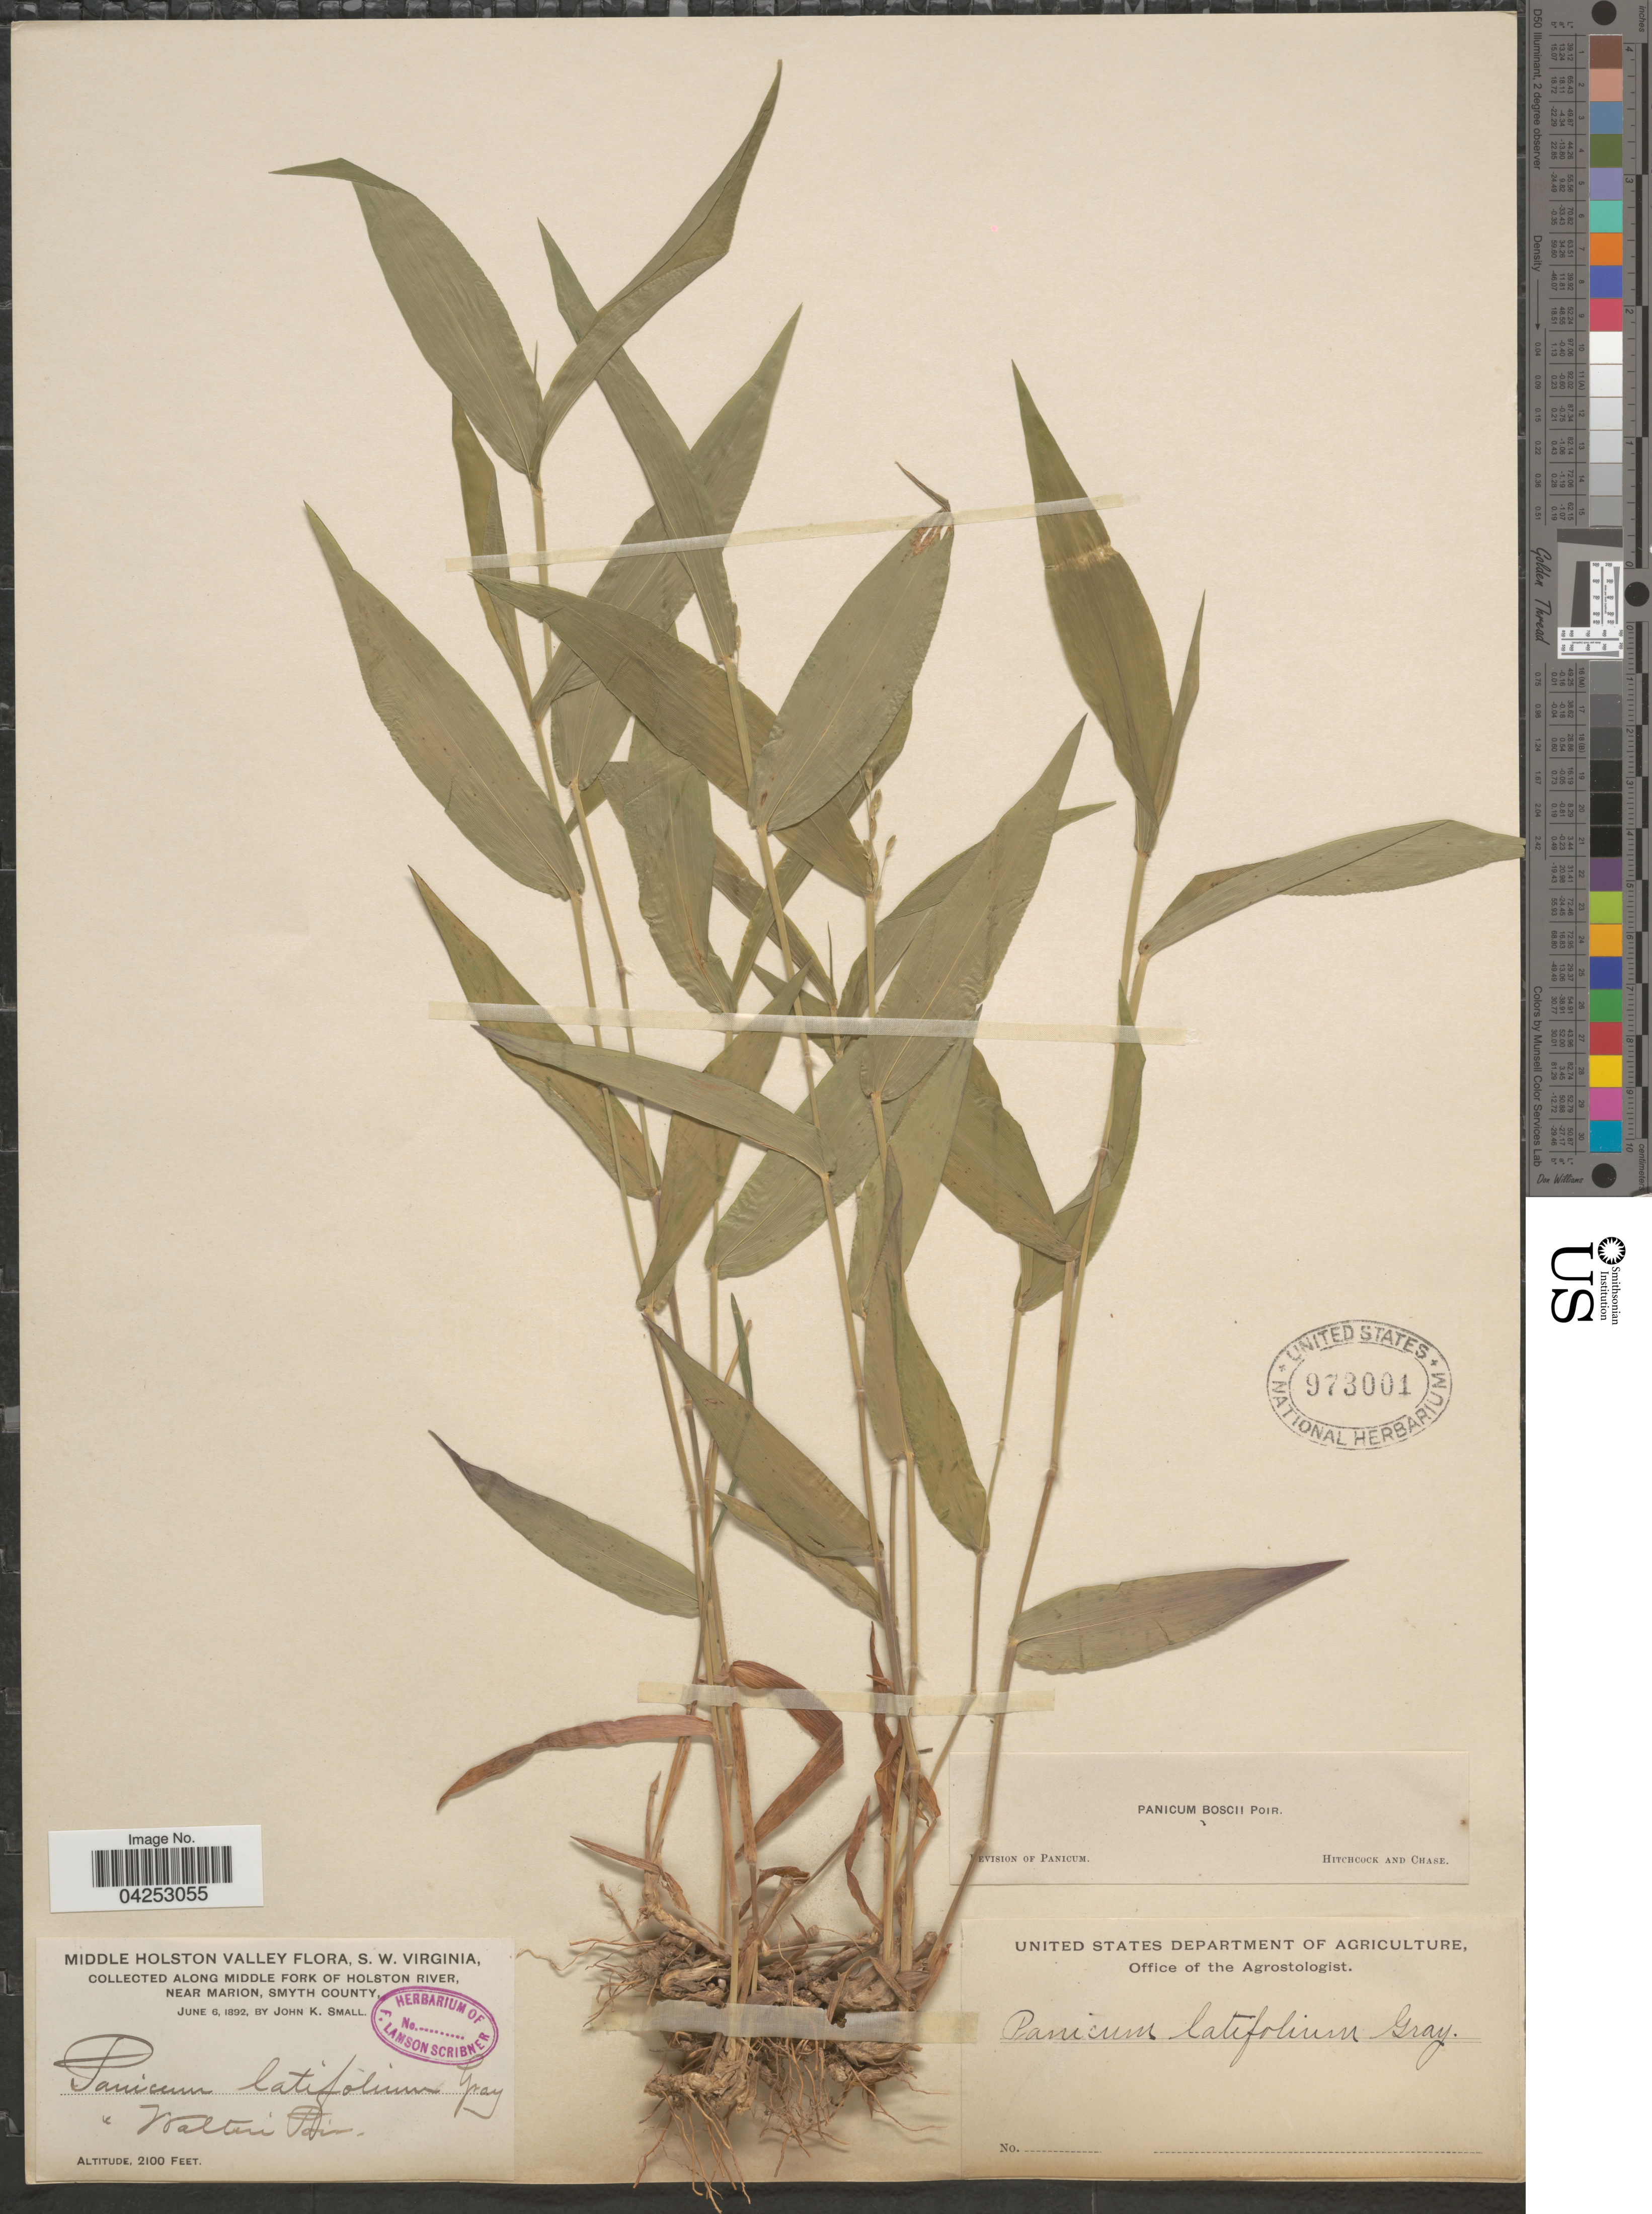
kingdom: Plantae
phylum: Tracheophyta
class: Liliopsida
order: Poales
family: Poaceae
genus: Dichanthelium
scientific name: Dichanthelium boscii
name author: (Poir.) Gould & C.A. Clark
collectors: J. K. Small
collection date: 1892-06-06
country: United States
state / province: Virginia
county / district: Smyth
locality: Middle Holston Valley, S. W. Virginia. Along Middle Fork of Holston River, near Marion, Smyth County.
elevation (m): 640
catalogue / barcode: US 973001